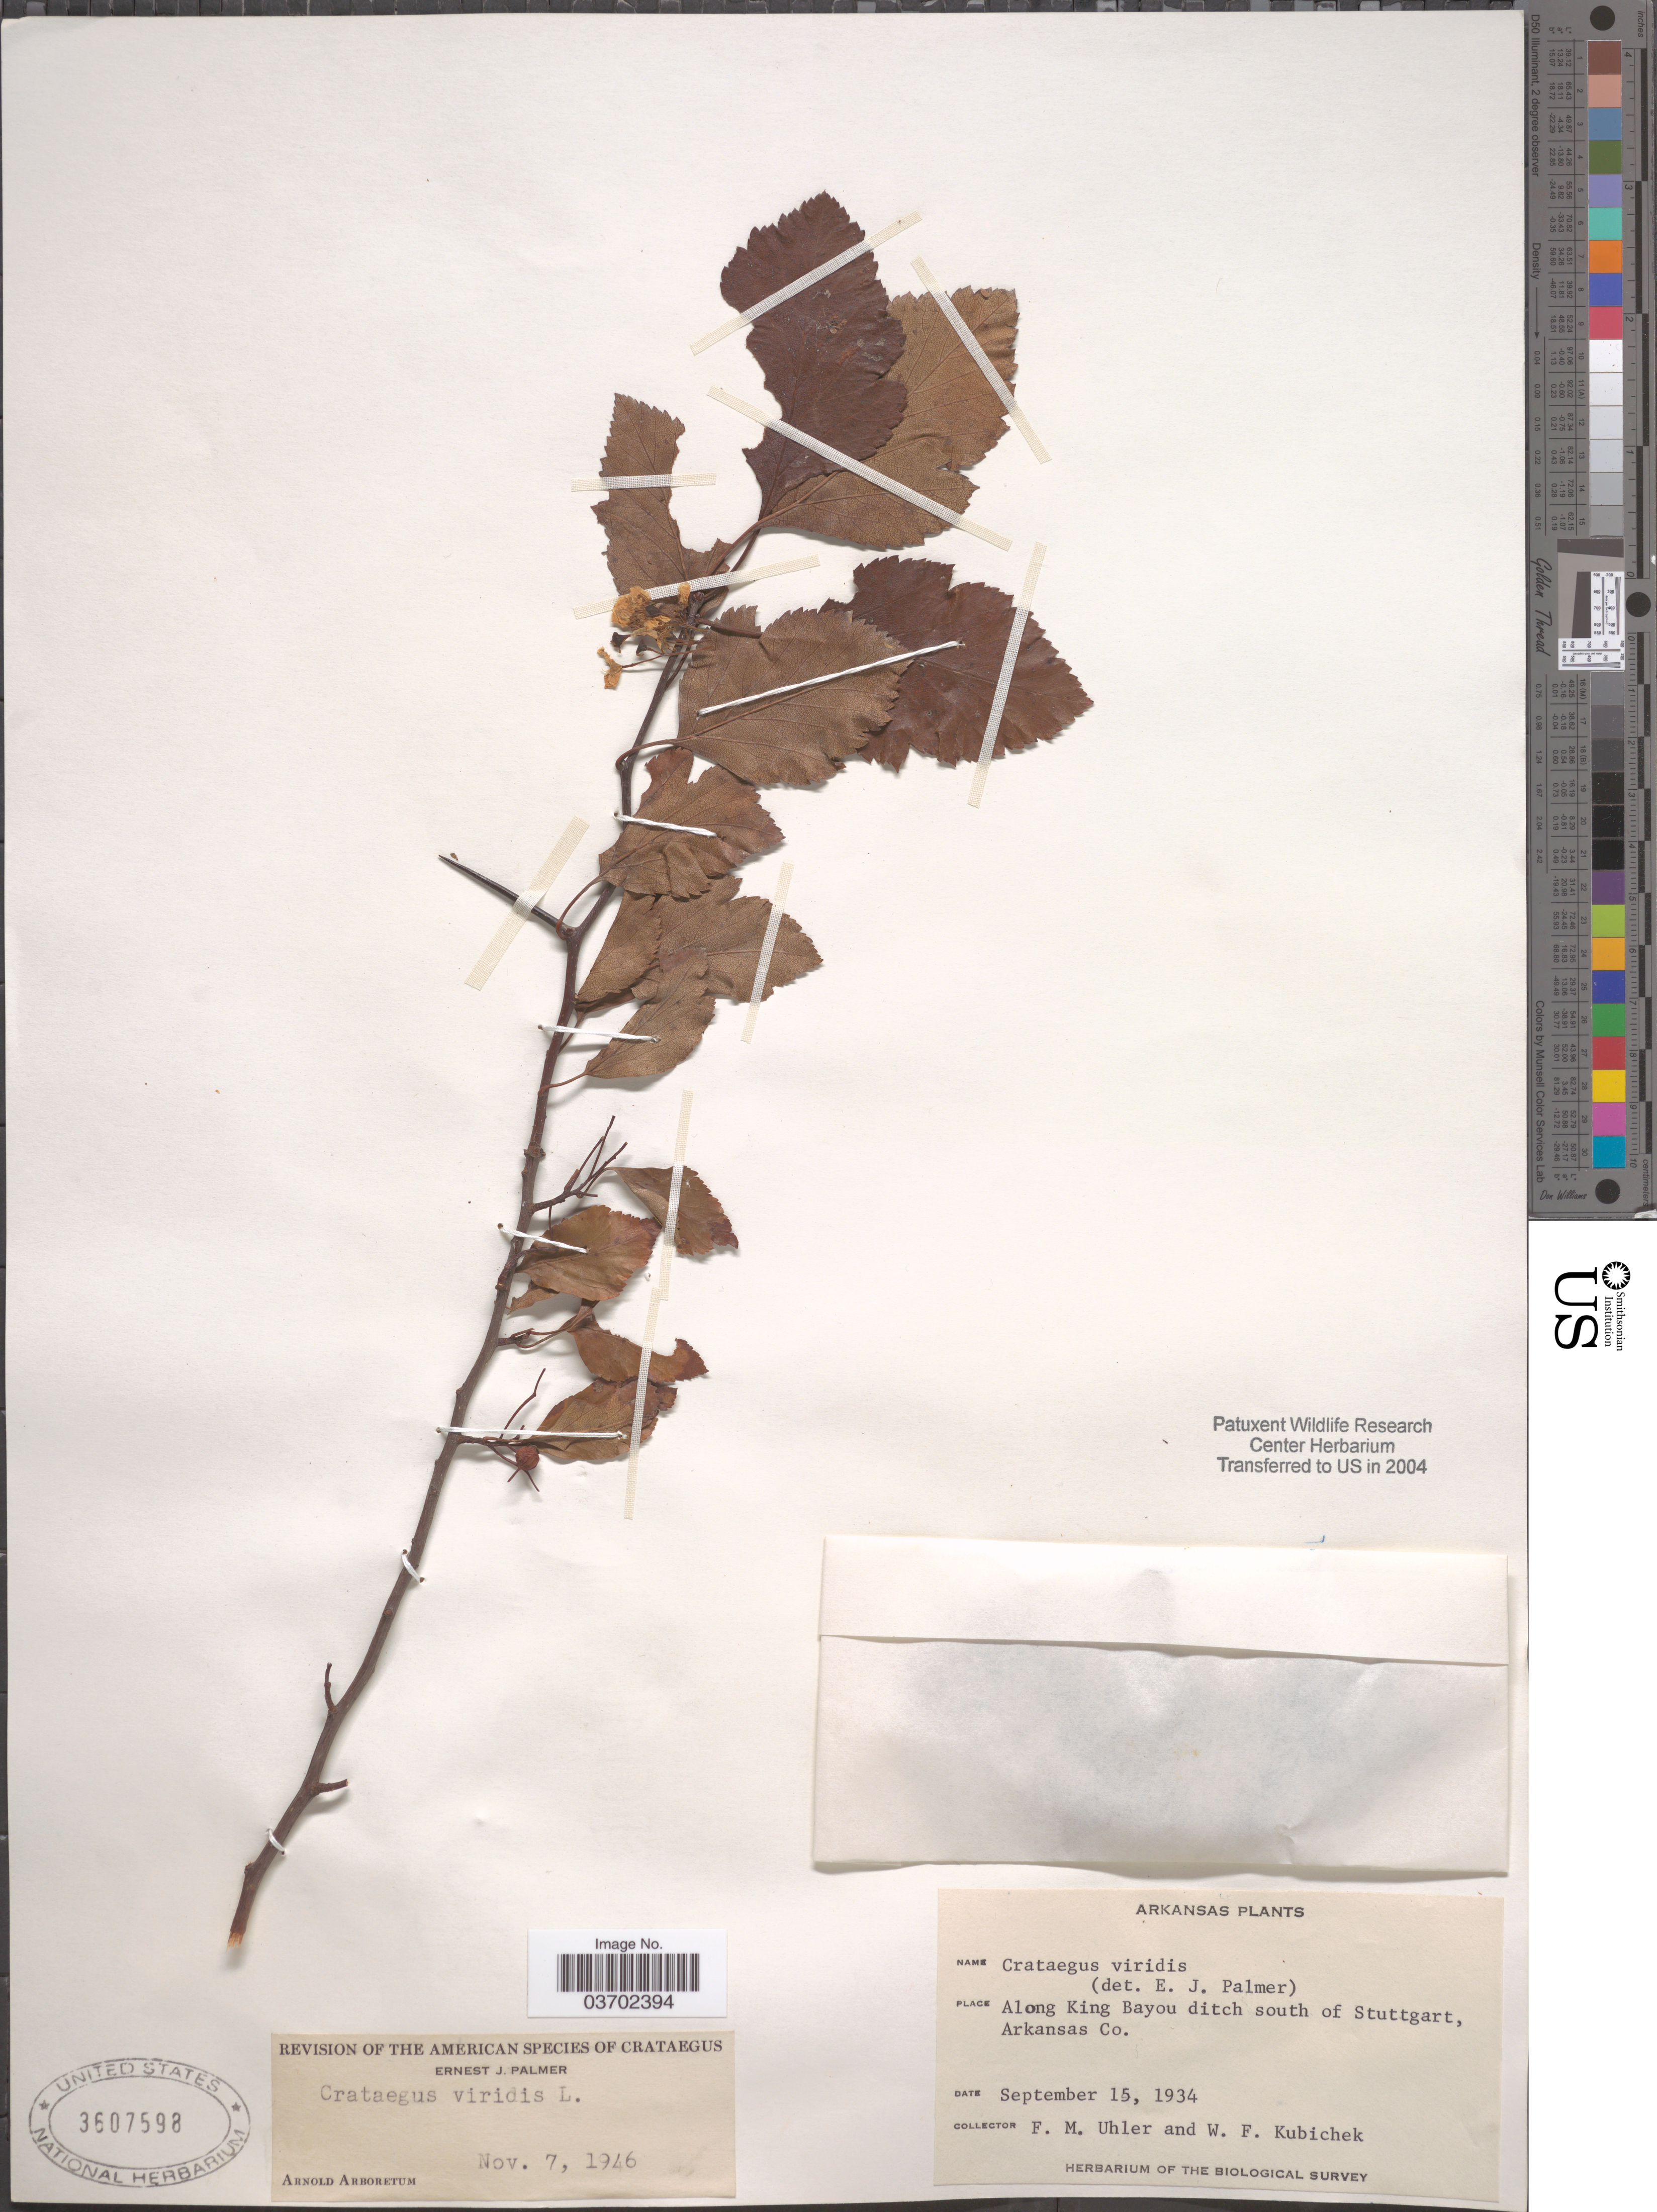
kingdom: Plantae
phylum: Tracheophyta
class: Magnoliopsida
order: Rosales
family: Rosaceae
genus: Crataegus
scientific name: Crataegus viridis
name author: L.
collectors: F. M. Uhler & W. Kubichek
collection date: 1934-09-15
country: United States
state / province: Arkansas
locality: Along King Bayou ditch south of Stuttgart, Arkansas Co.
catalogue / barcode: US 3607598